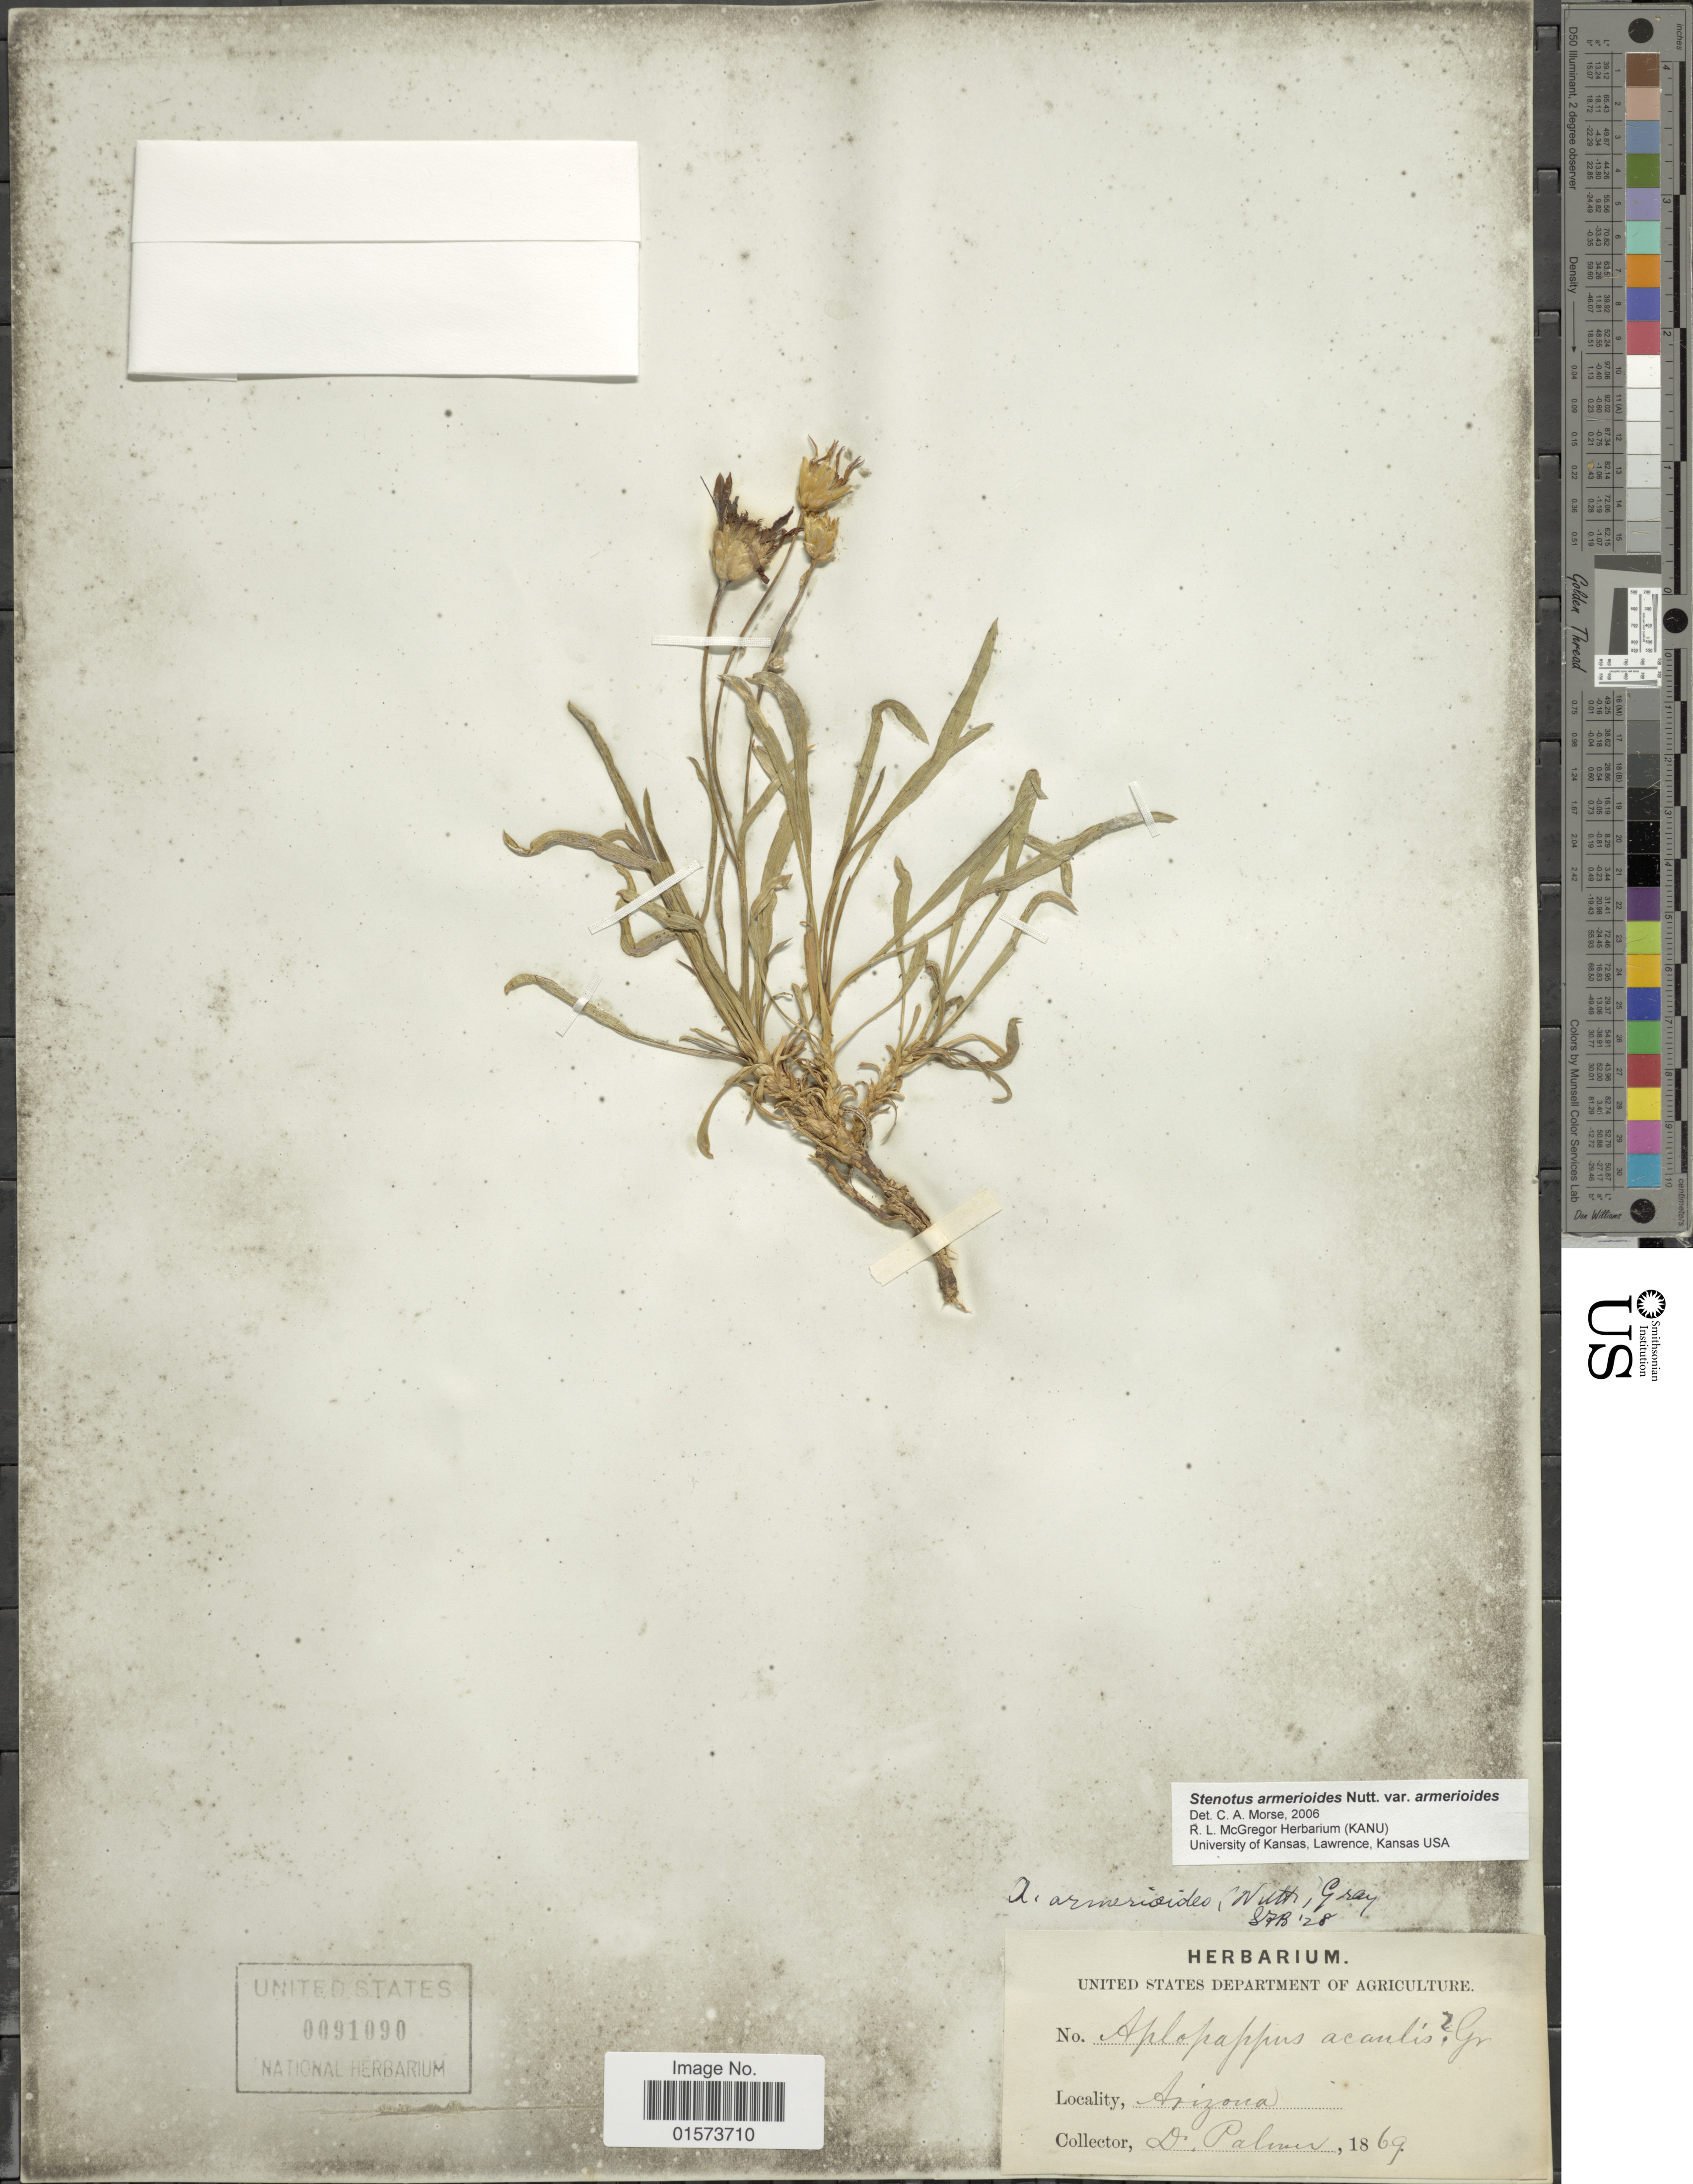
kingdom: Plantae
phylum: Tracheophyta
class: Magnoliopsida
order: Asterales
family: Asteraceae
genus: Stenotus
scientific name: Stenotus armerioides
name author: Nutt.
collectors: E. Palmer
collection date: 1869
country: United States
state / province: Arizona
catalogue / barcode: US 91090